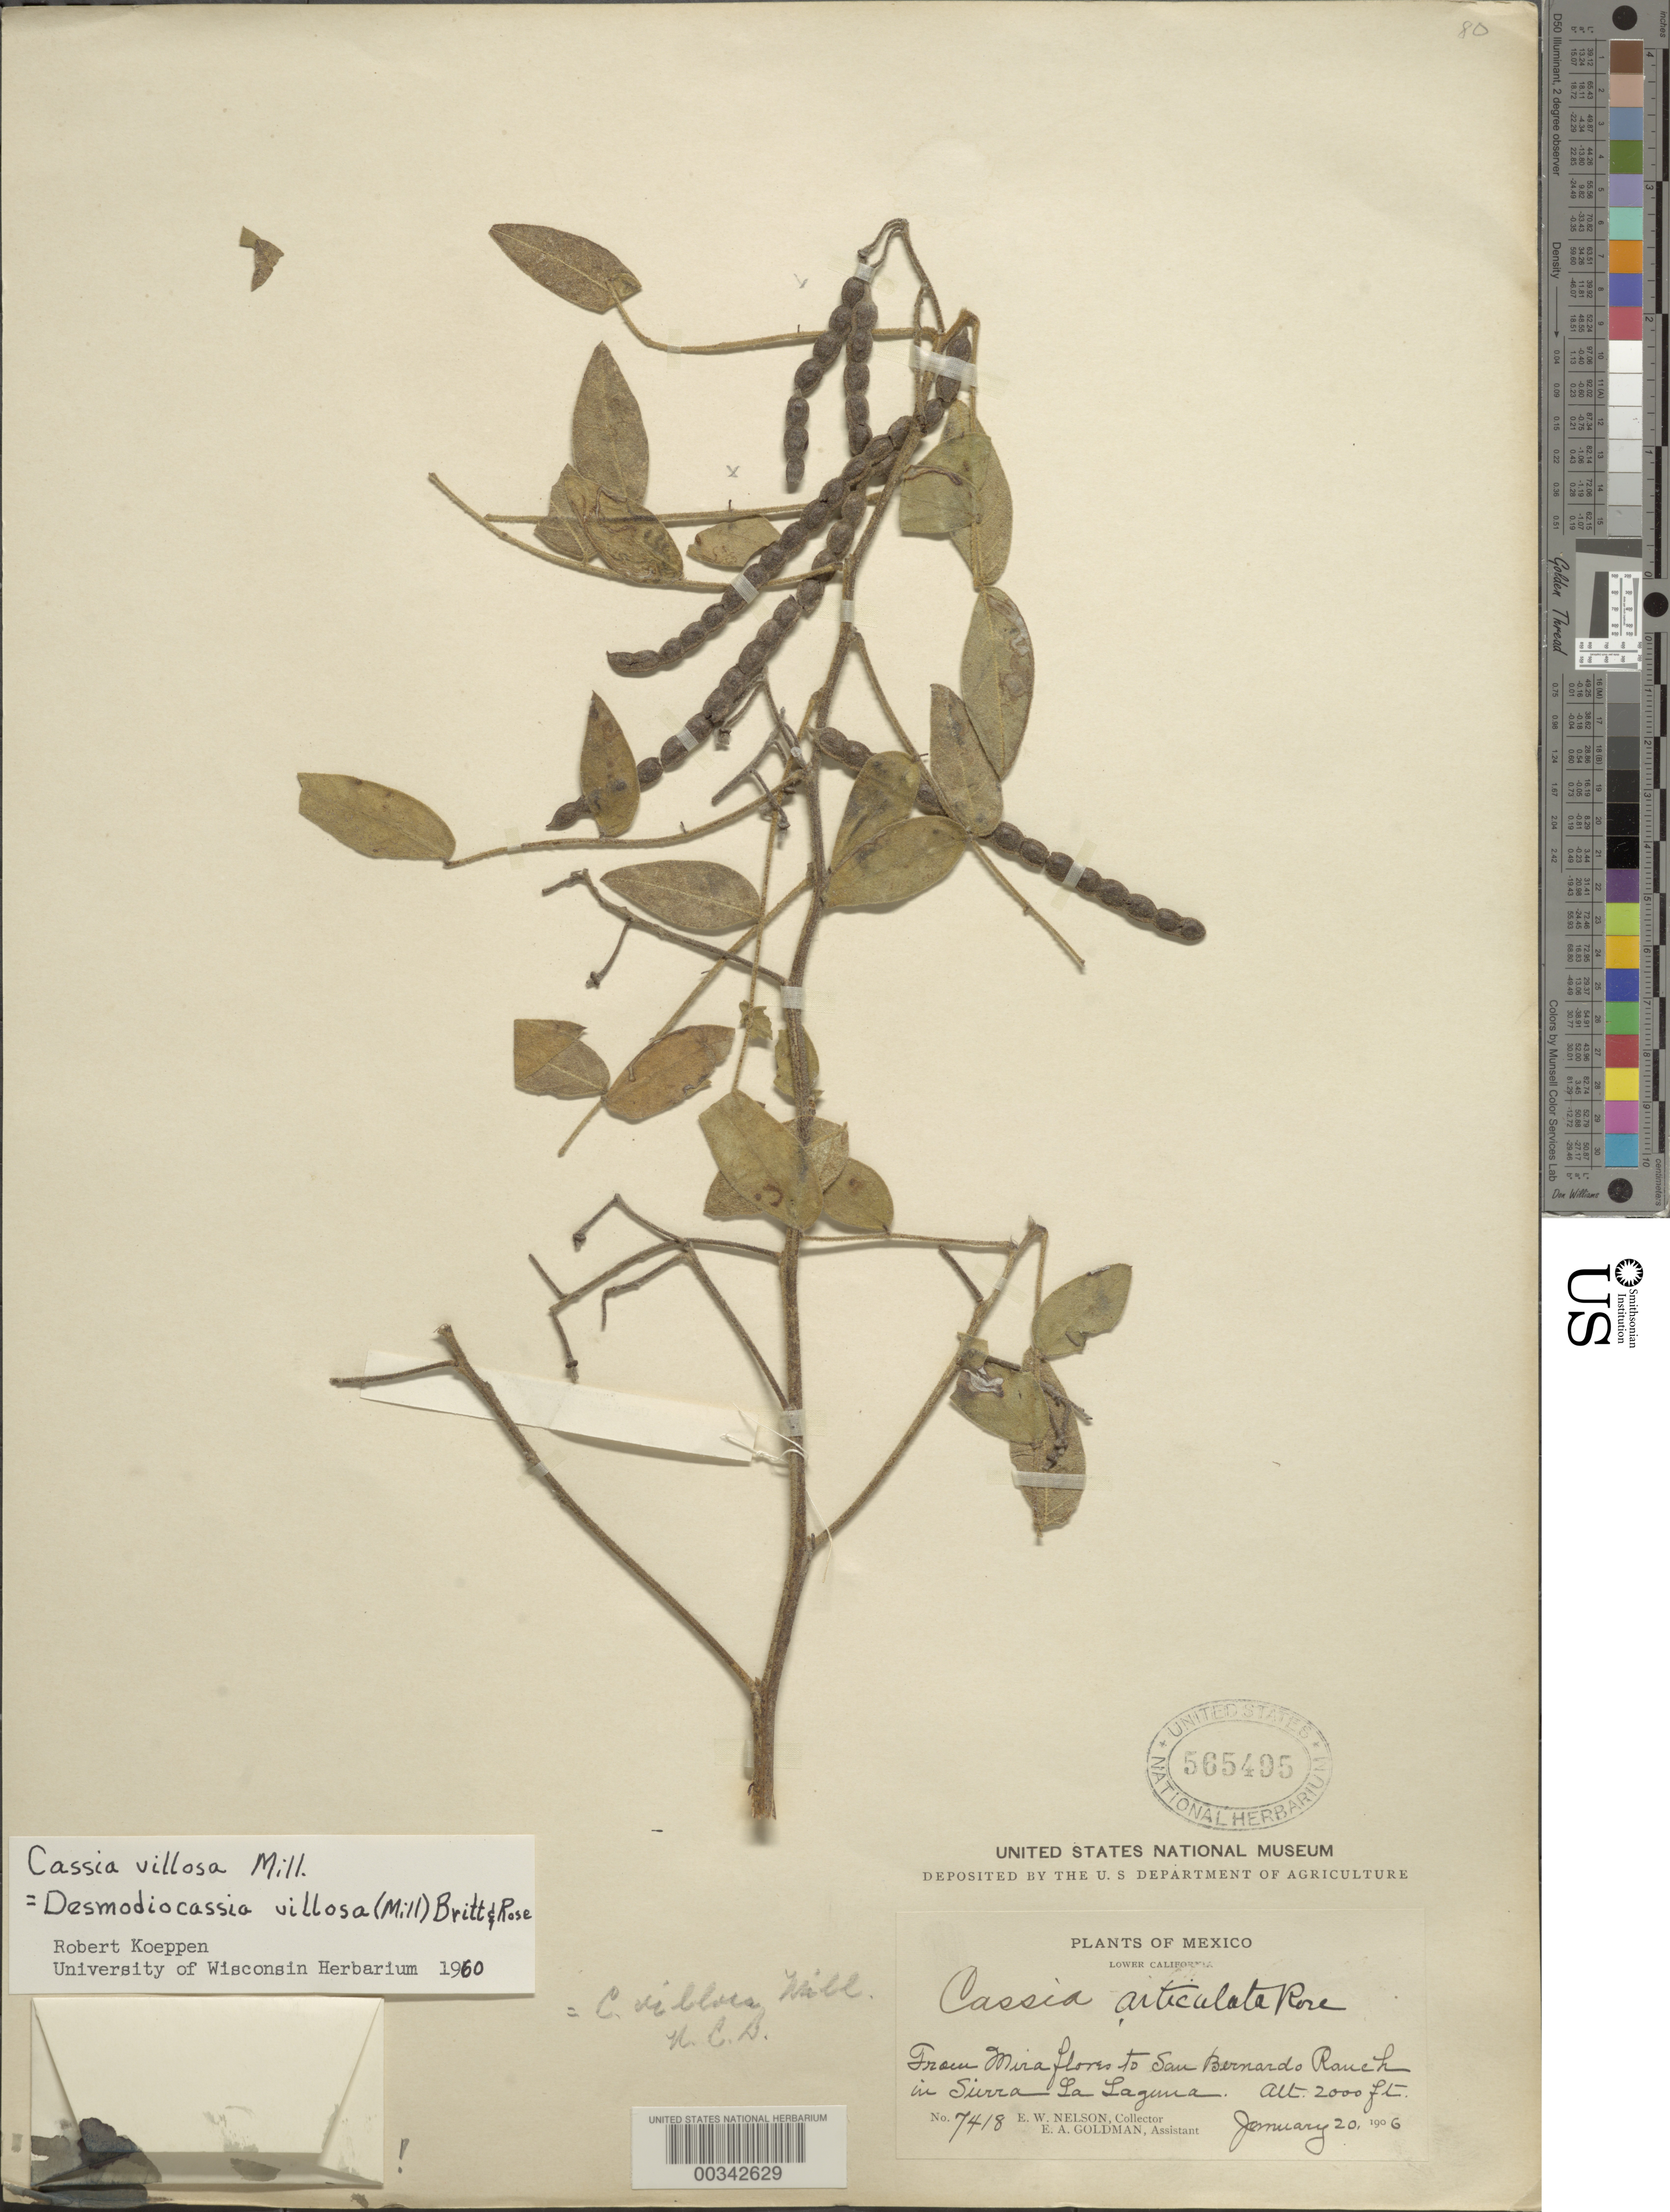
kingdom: Plantae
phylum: Tracheophyta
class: Magnoliopsida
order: Fabales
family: Fabaceae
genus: Senna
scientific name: Senna villosa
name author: (Mill.) H.S. Irwin & Barneby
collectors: E. W. Nelson & E. A. Goldman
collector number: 7418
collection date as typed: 20 Jan 1906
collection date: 1906-01-20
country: Mexico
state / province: Baja California Sur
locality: From Miraflores to San Bernardo ranch in Sierra la Laguna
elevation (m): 610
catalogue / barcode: US 565495